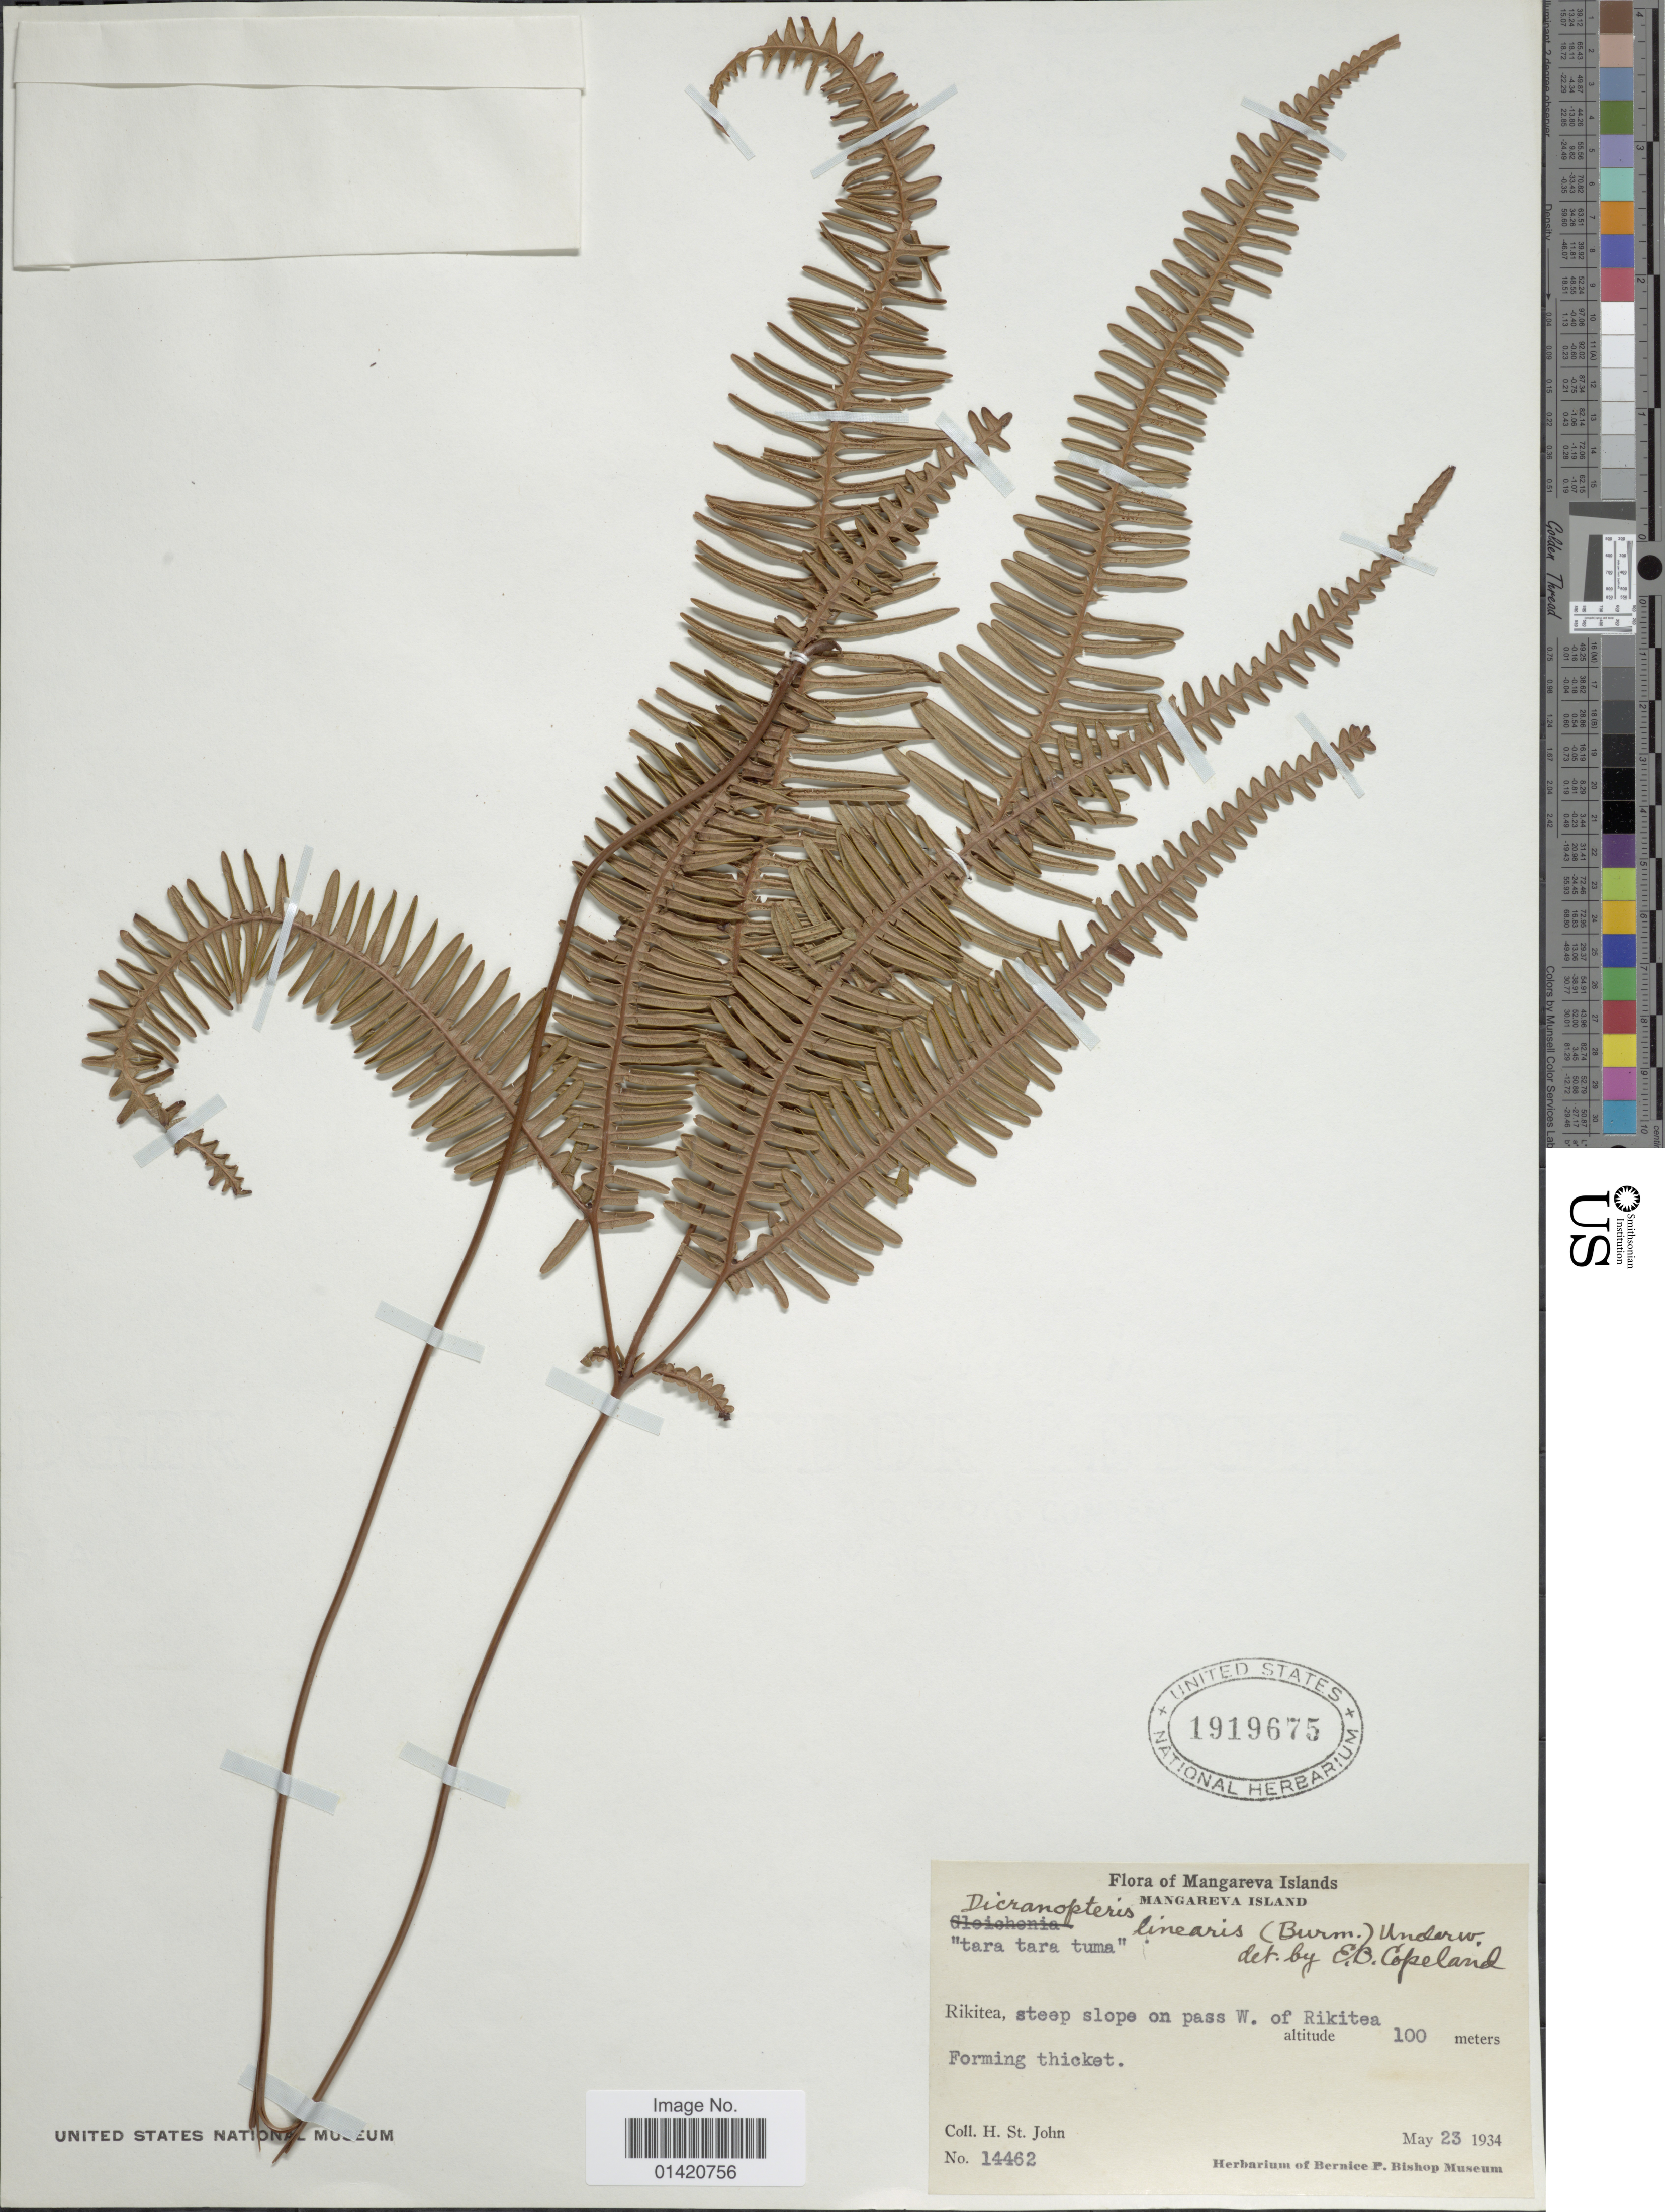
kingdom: Plantae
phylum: Tracheophyta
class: Polypodiopsida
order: Gleicheniales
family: Gleicheniaceae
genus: Dicranopteris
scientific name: Dicranopteris linearis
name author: (Burm. f.) Underw.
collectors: H. St. John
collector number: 14462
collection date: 1934-05-23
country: French Polynesia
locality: Mangreva Islands, Rikitea, steep slope on pass W of Rikitea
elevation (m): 100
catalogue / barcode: US 1919675